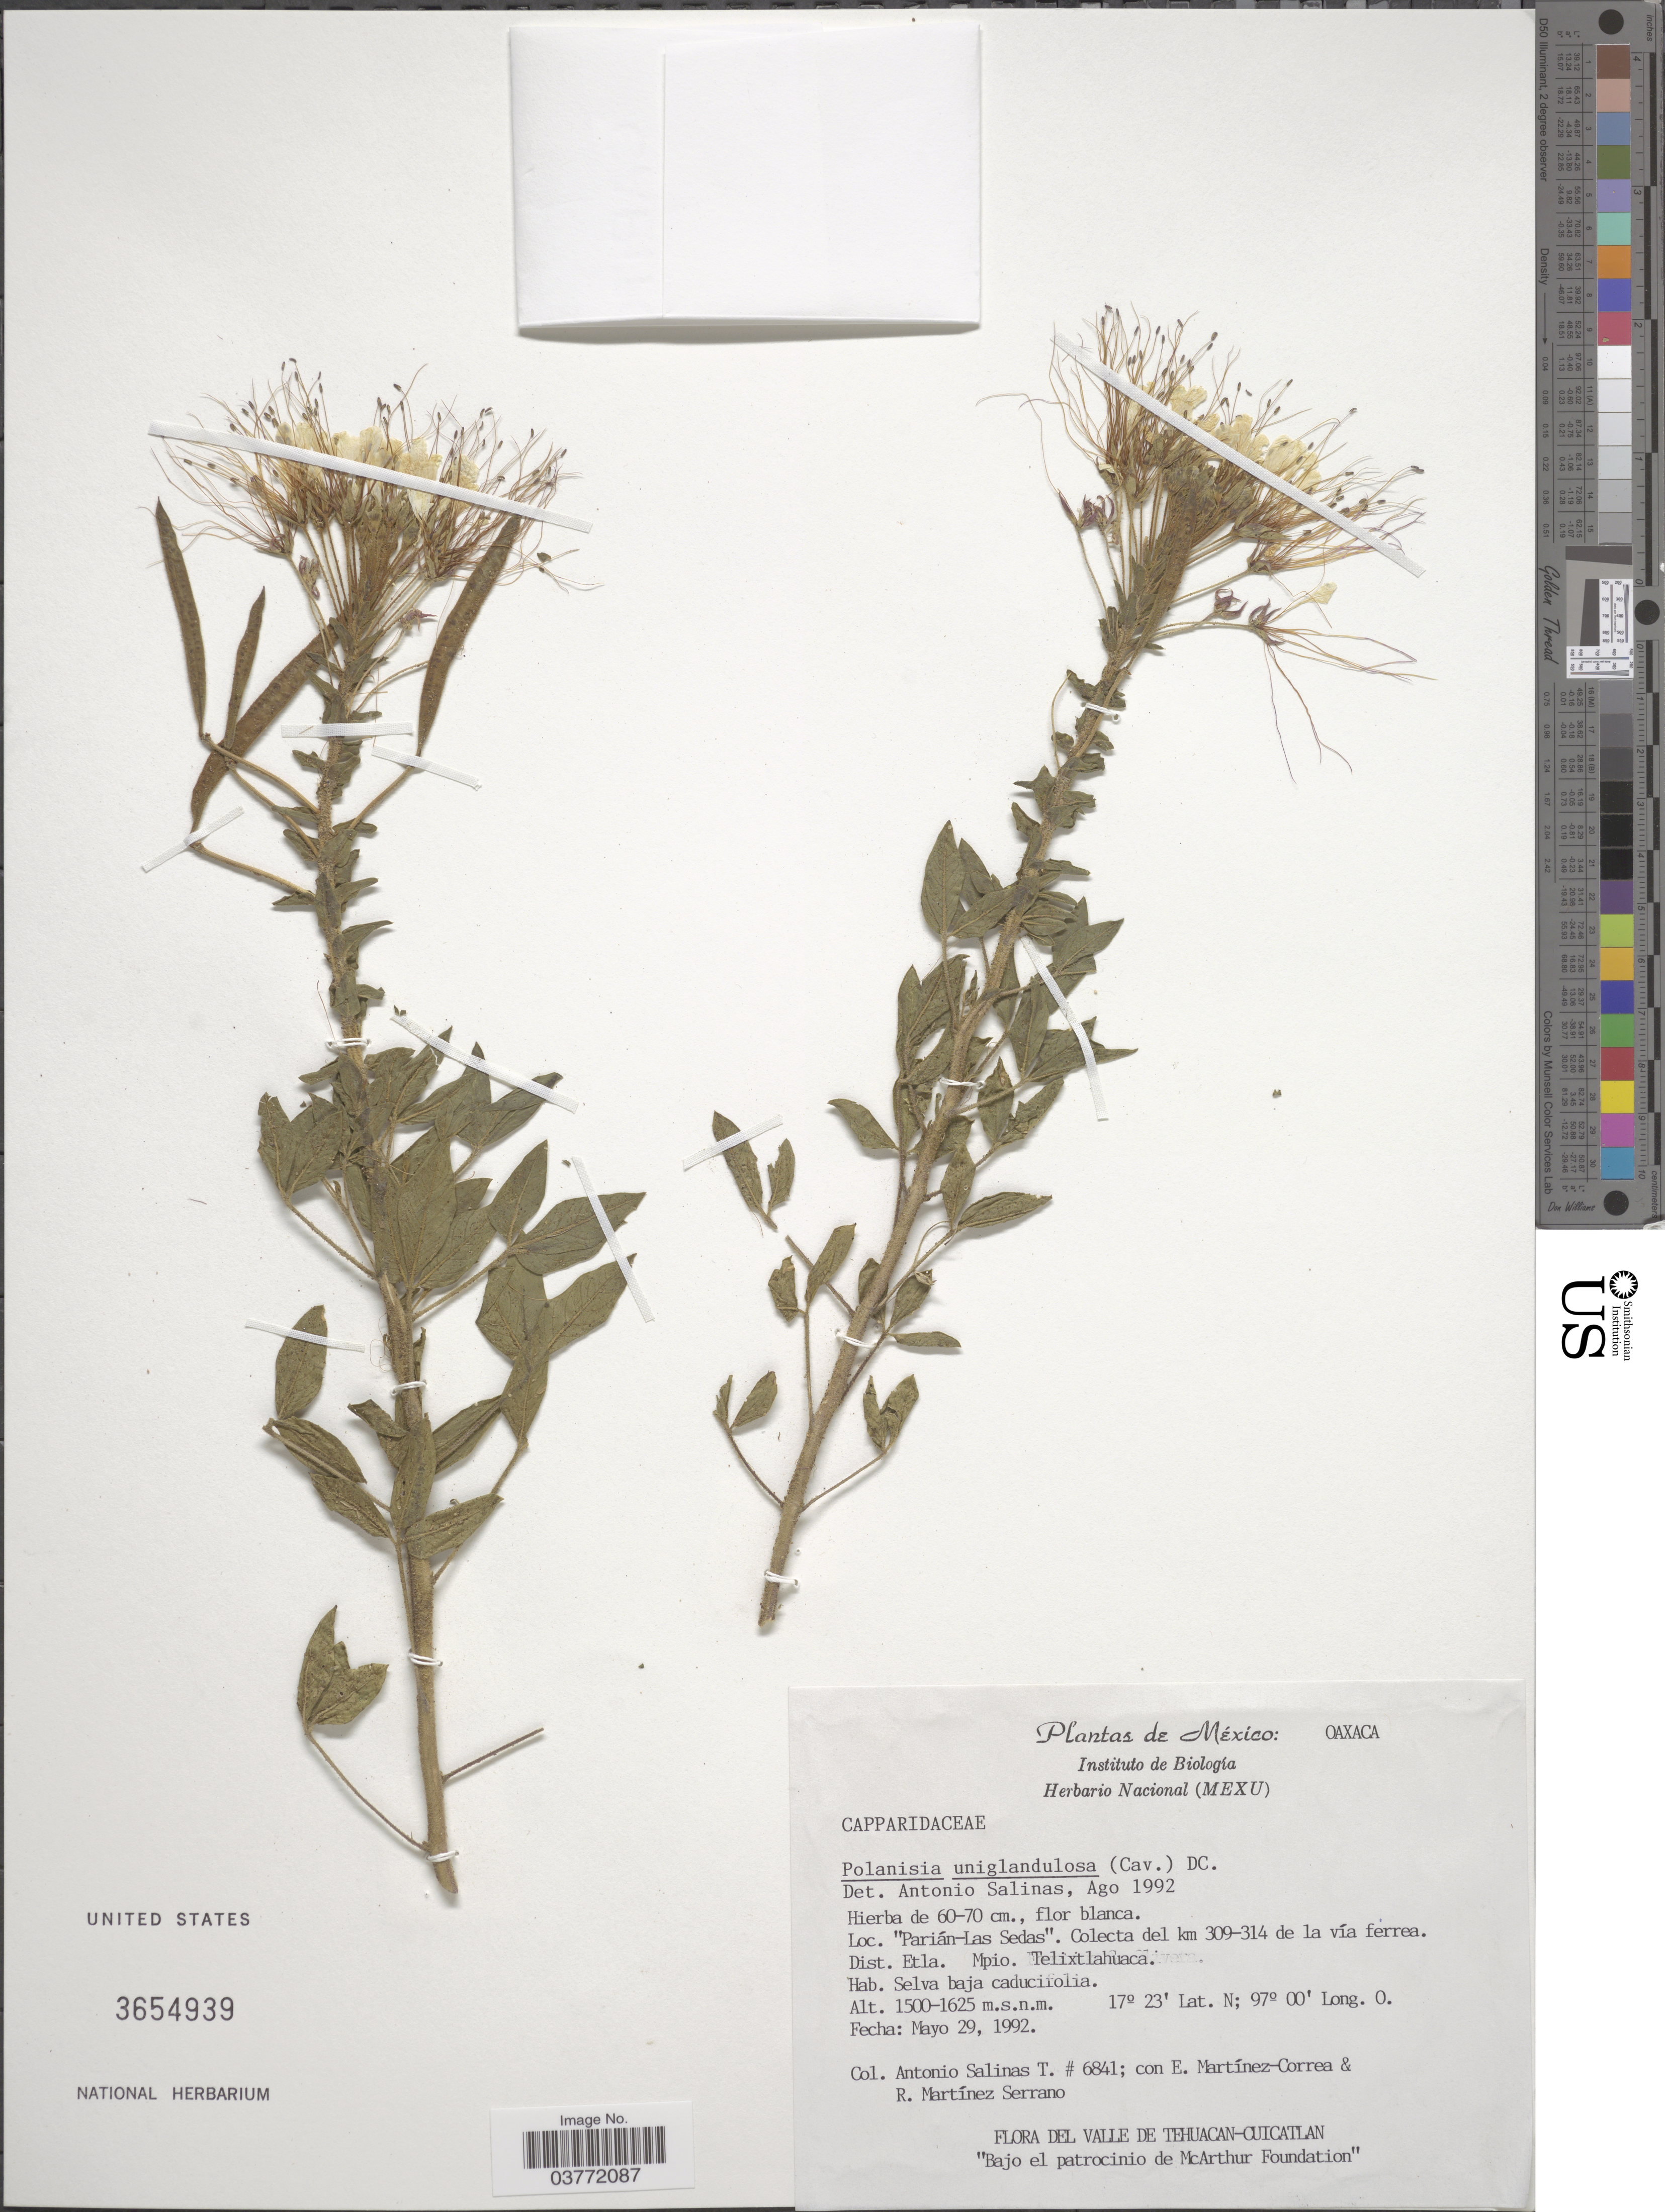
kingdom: Plantae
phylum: Tracheophyta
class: Magnoliopsida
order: Brassicales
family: Cleomaceae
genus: Polanisia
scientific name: Polanisia uniglandulosa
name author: (Cav.) DC.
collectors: A. Salinas T., E. Martinez C. & R. Martinez-S.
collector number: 6841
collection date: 1992-05-29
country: Mexico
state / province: Oaxaca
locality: Parián-Las Sedas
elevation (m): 1500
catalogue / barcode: US 3654939